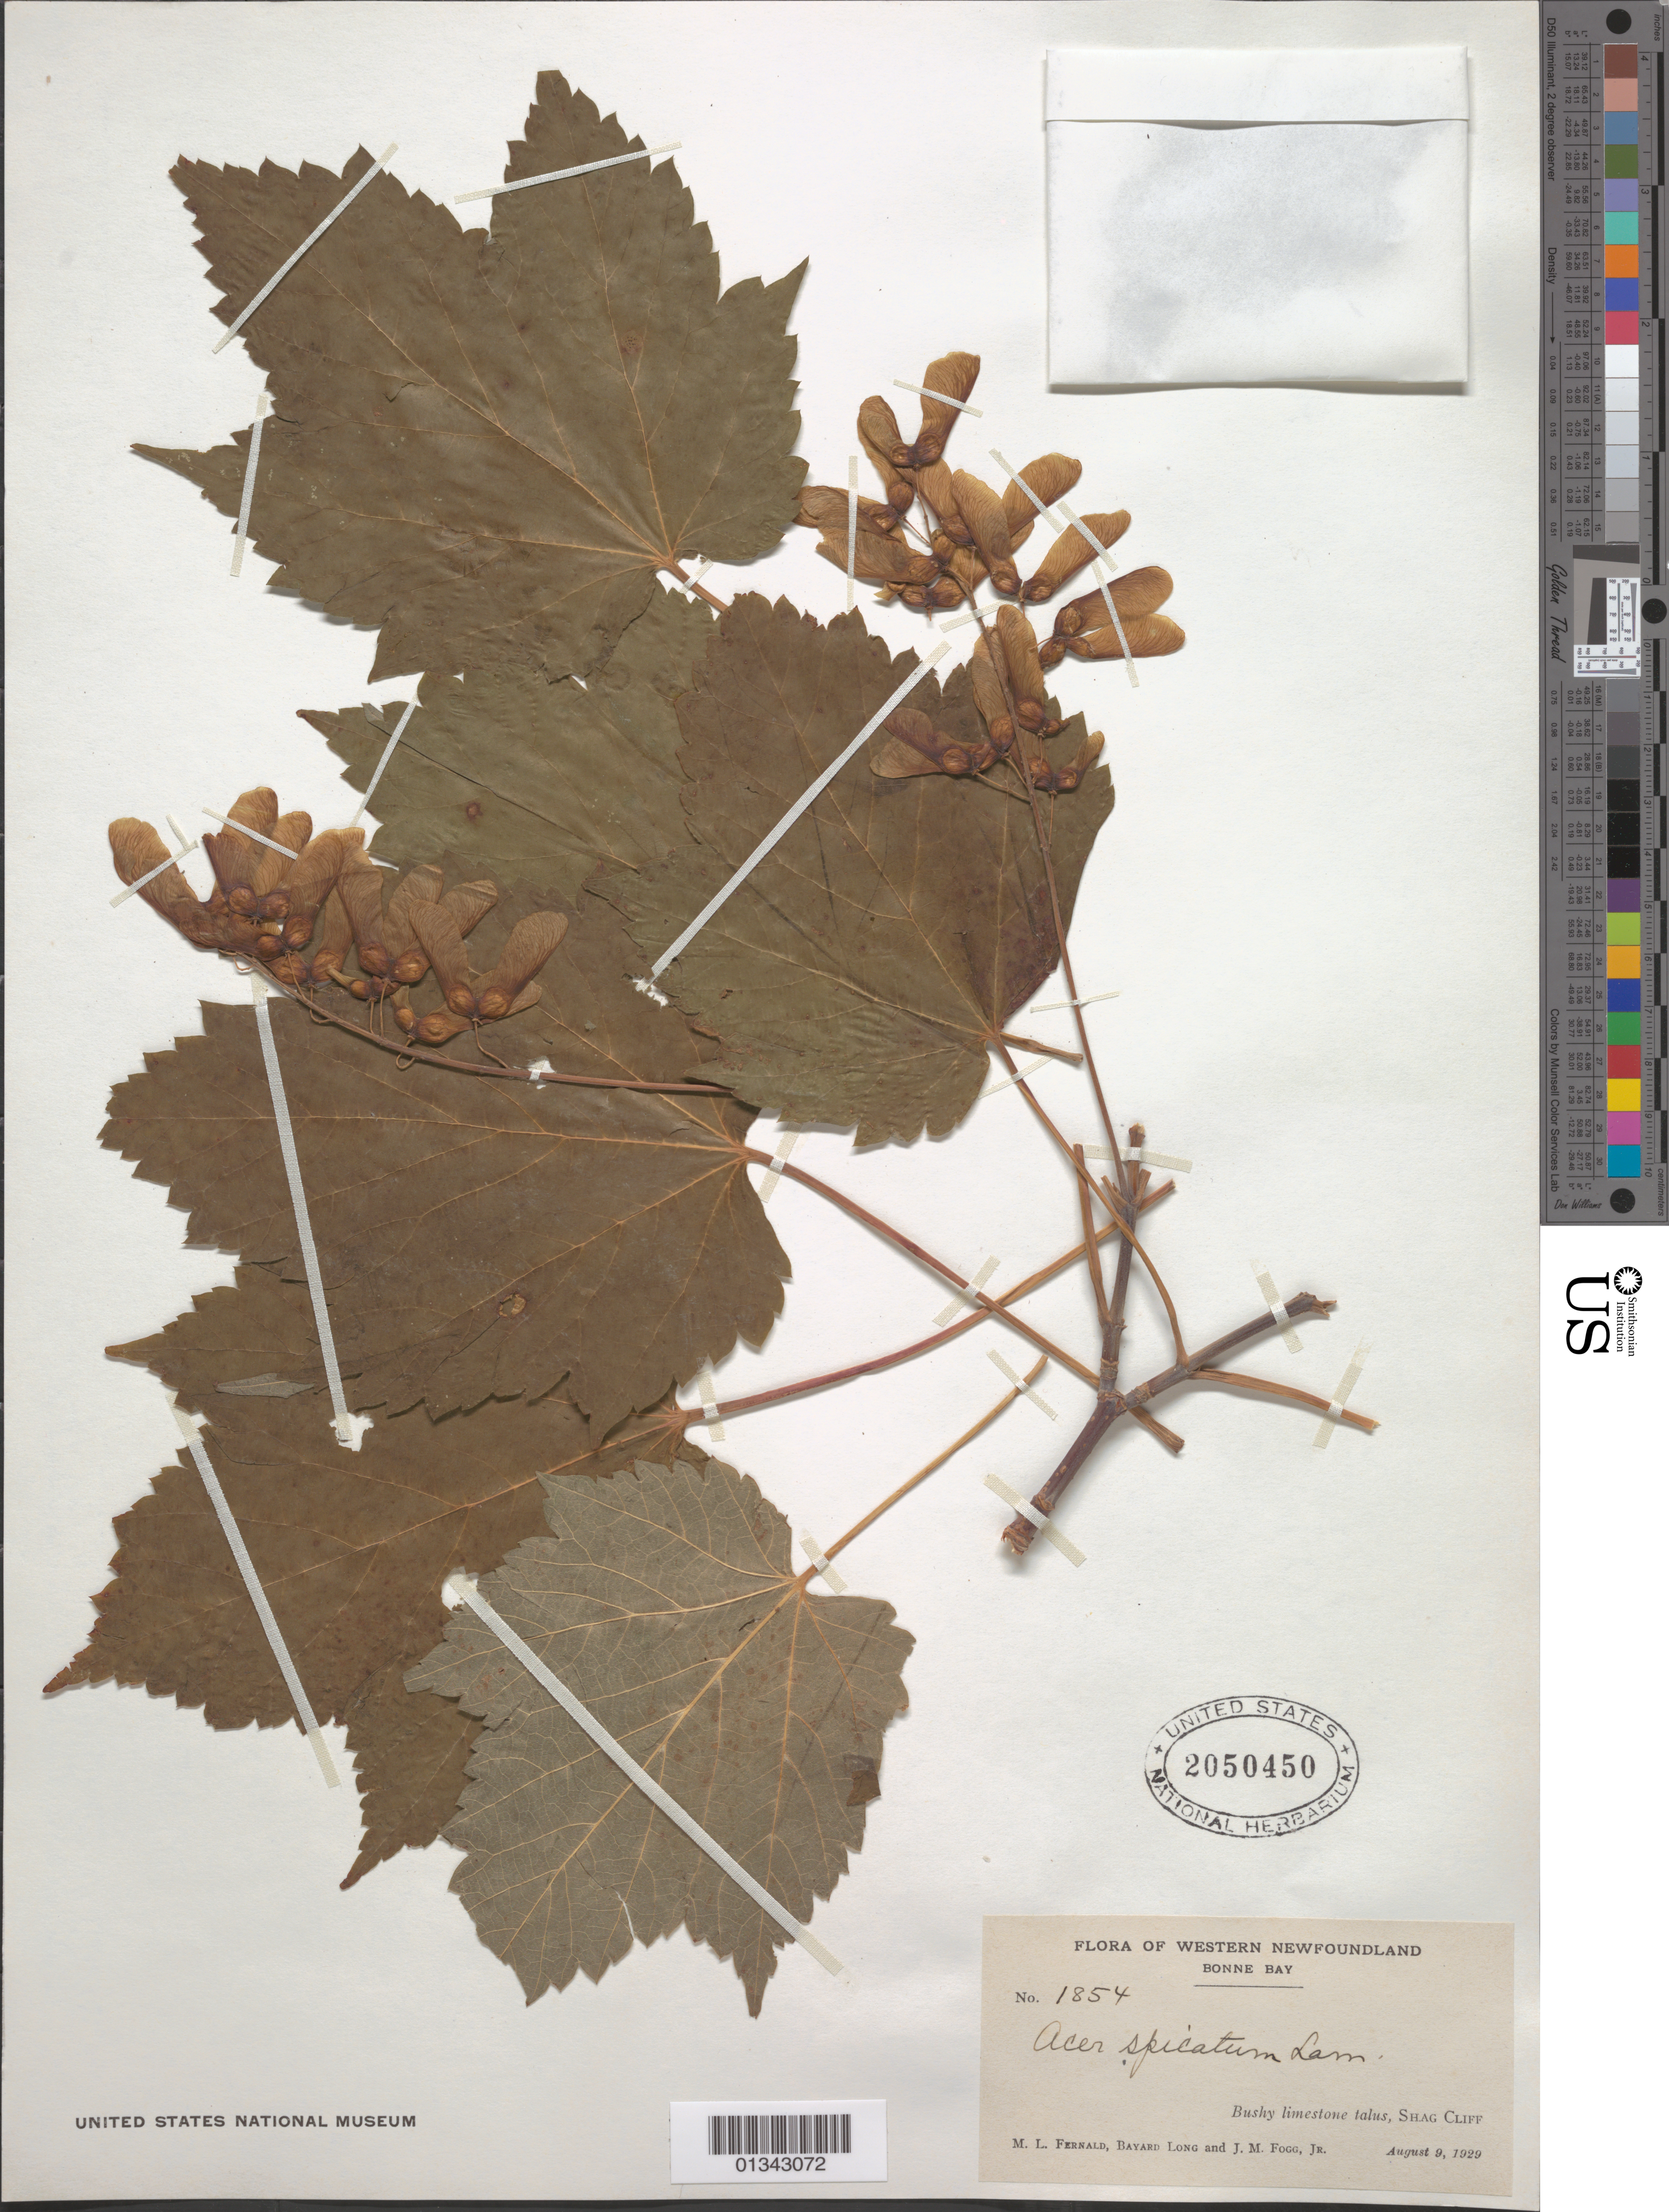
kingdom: Plantae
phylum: Tracheophyta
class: Magnoliopsida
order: Sapindales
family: Sapindaceae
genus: Acer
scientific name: Acer spicatum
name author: Lam.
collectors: M. L. Fernald, B. H. Long & J. Fogg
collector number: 1854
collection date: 1929-08-09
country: Canada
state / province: Newfoundland and Labrador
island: Newfoundland Island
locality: Bonne Bay, Shag Cliff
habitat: Bushy limestone talus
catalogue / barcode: US 2050450